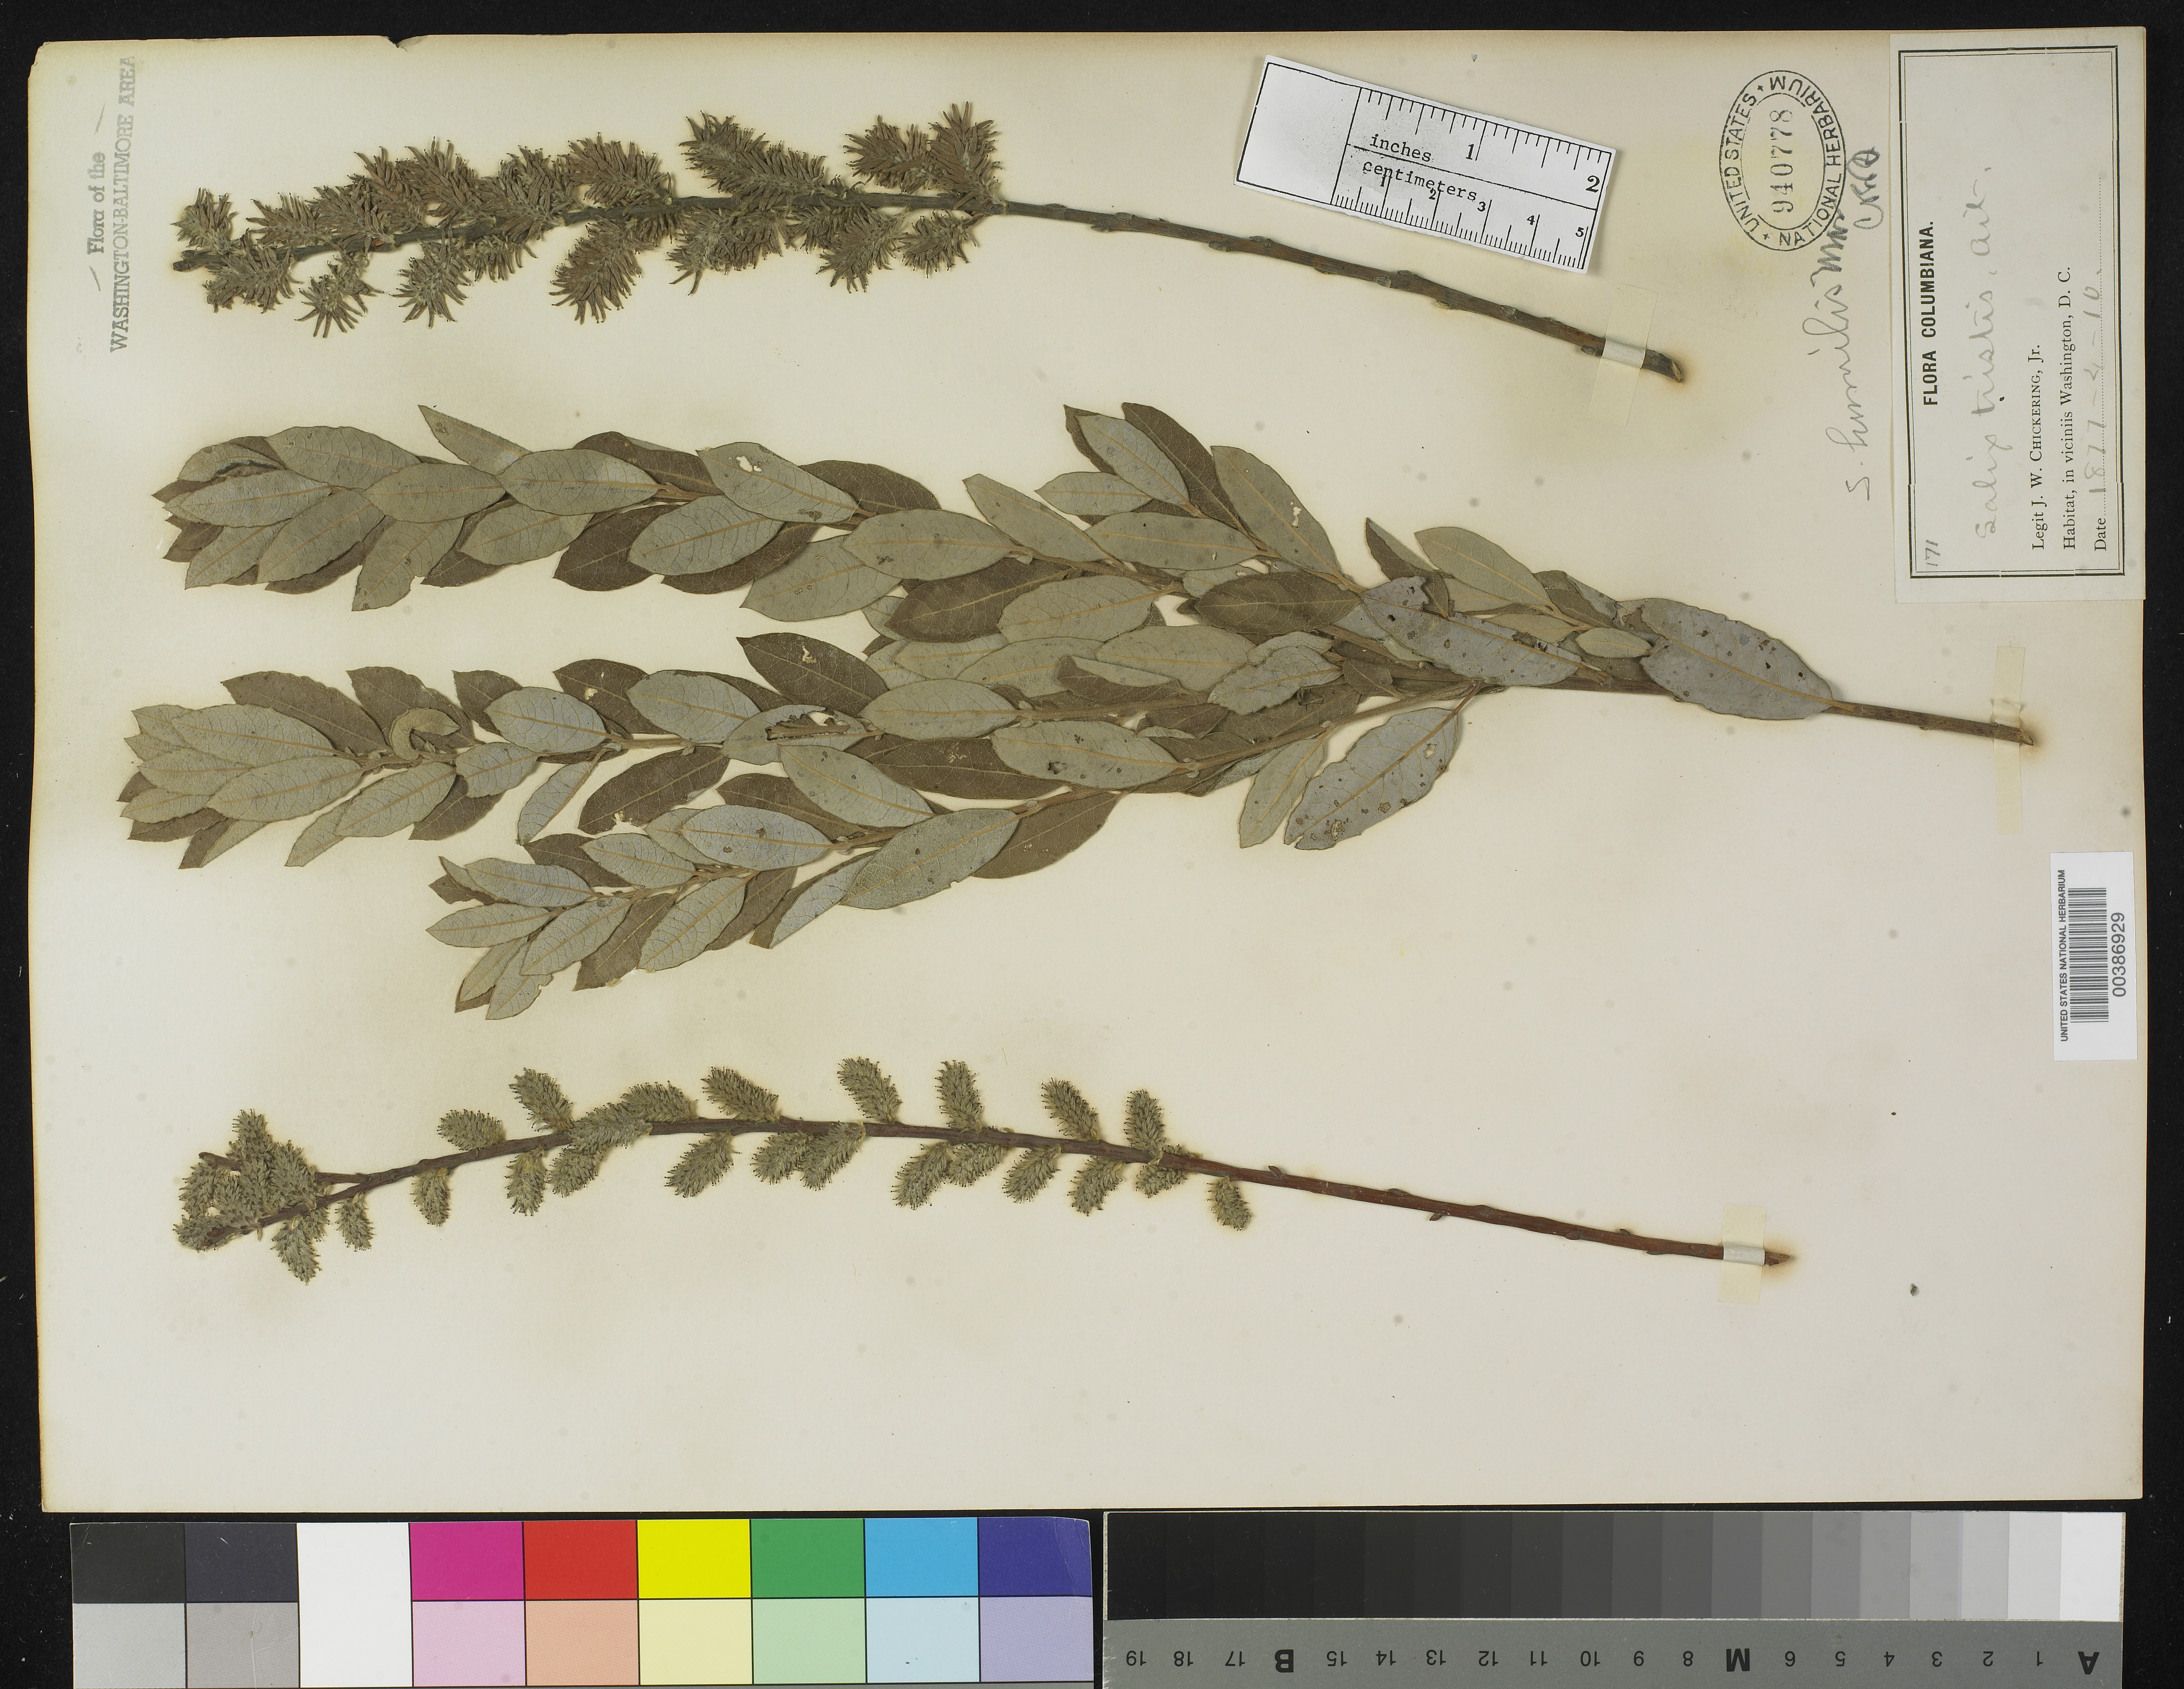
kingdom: Plantae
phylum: Tracheophyta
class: Magnoliopsida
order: Malpighiales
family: Salicaceae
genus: Salix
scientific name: Salix humilis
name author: Marshall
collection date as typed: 10 Apr 1877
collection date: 1877-04-10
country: United States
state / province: District of Columbia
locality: Vicinity of Washington, DC.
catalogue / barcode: US 940778